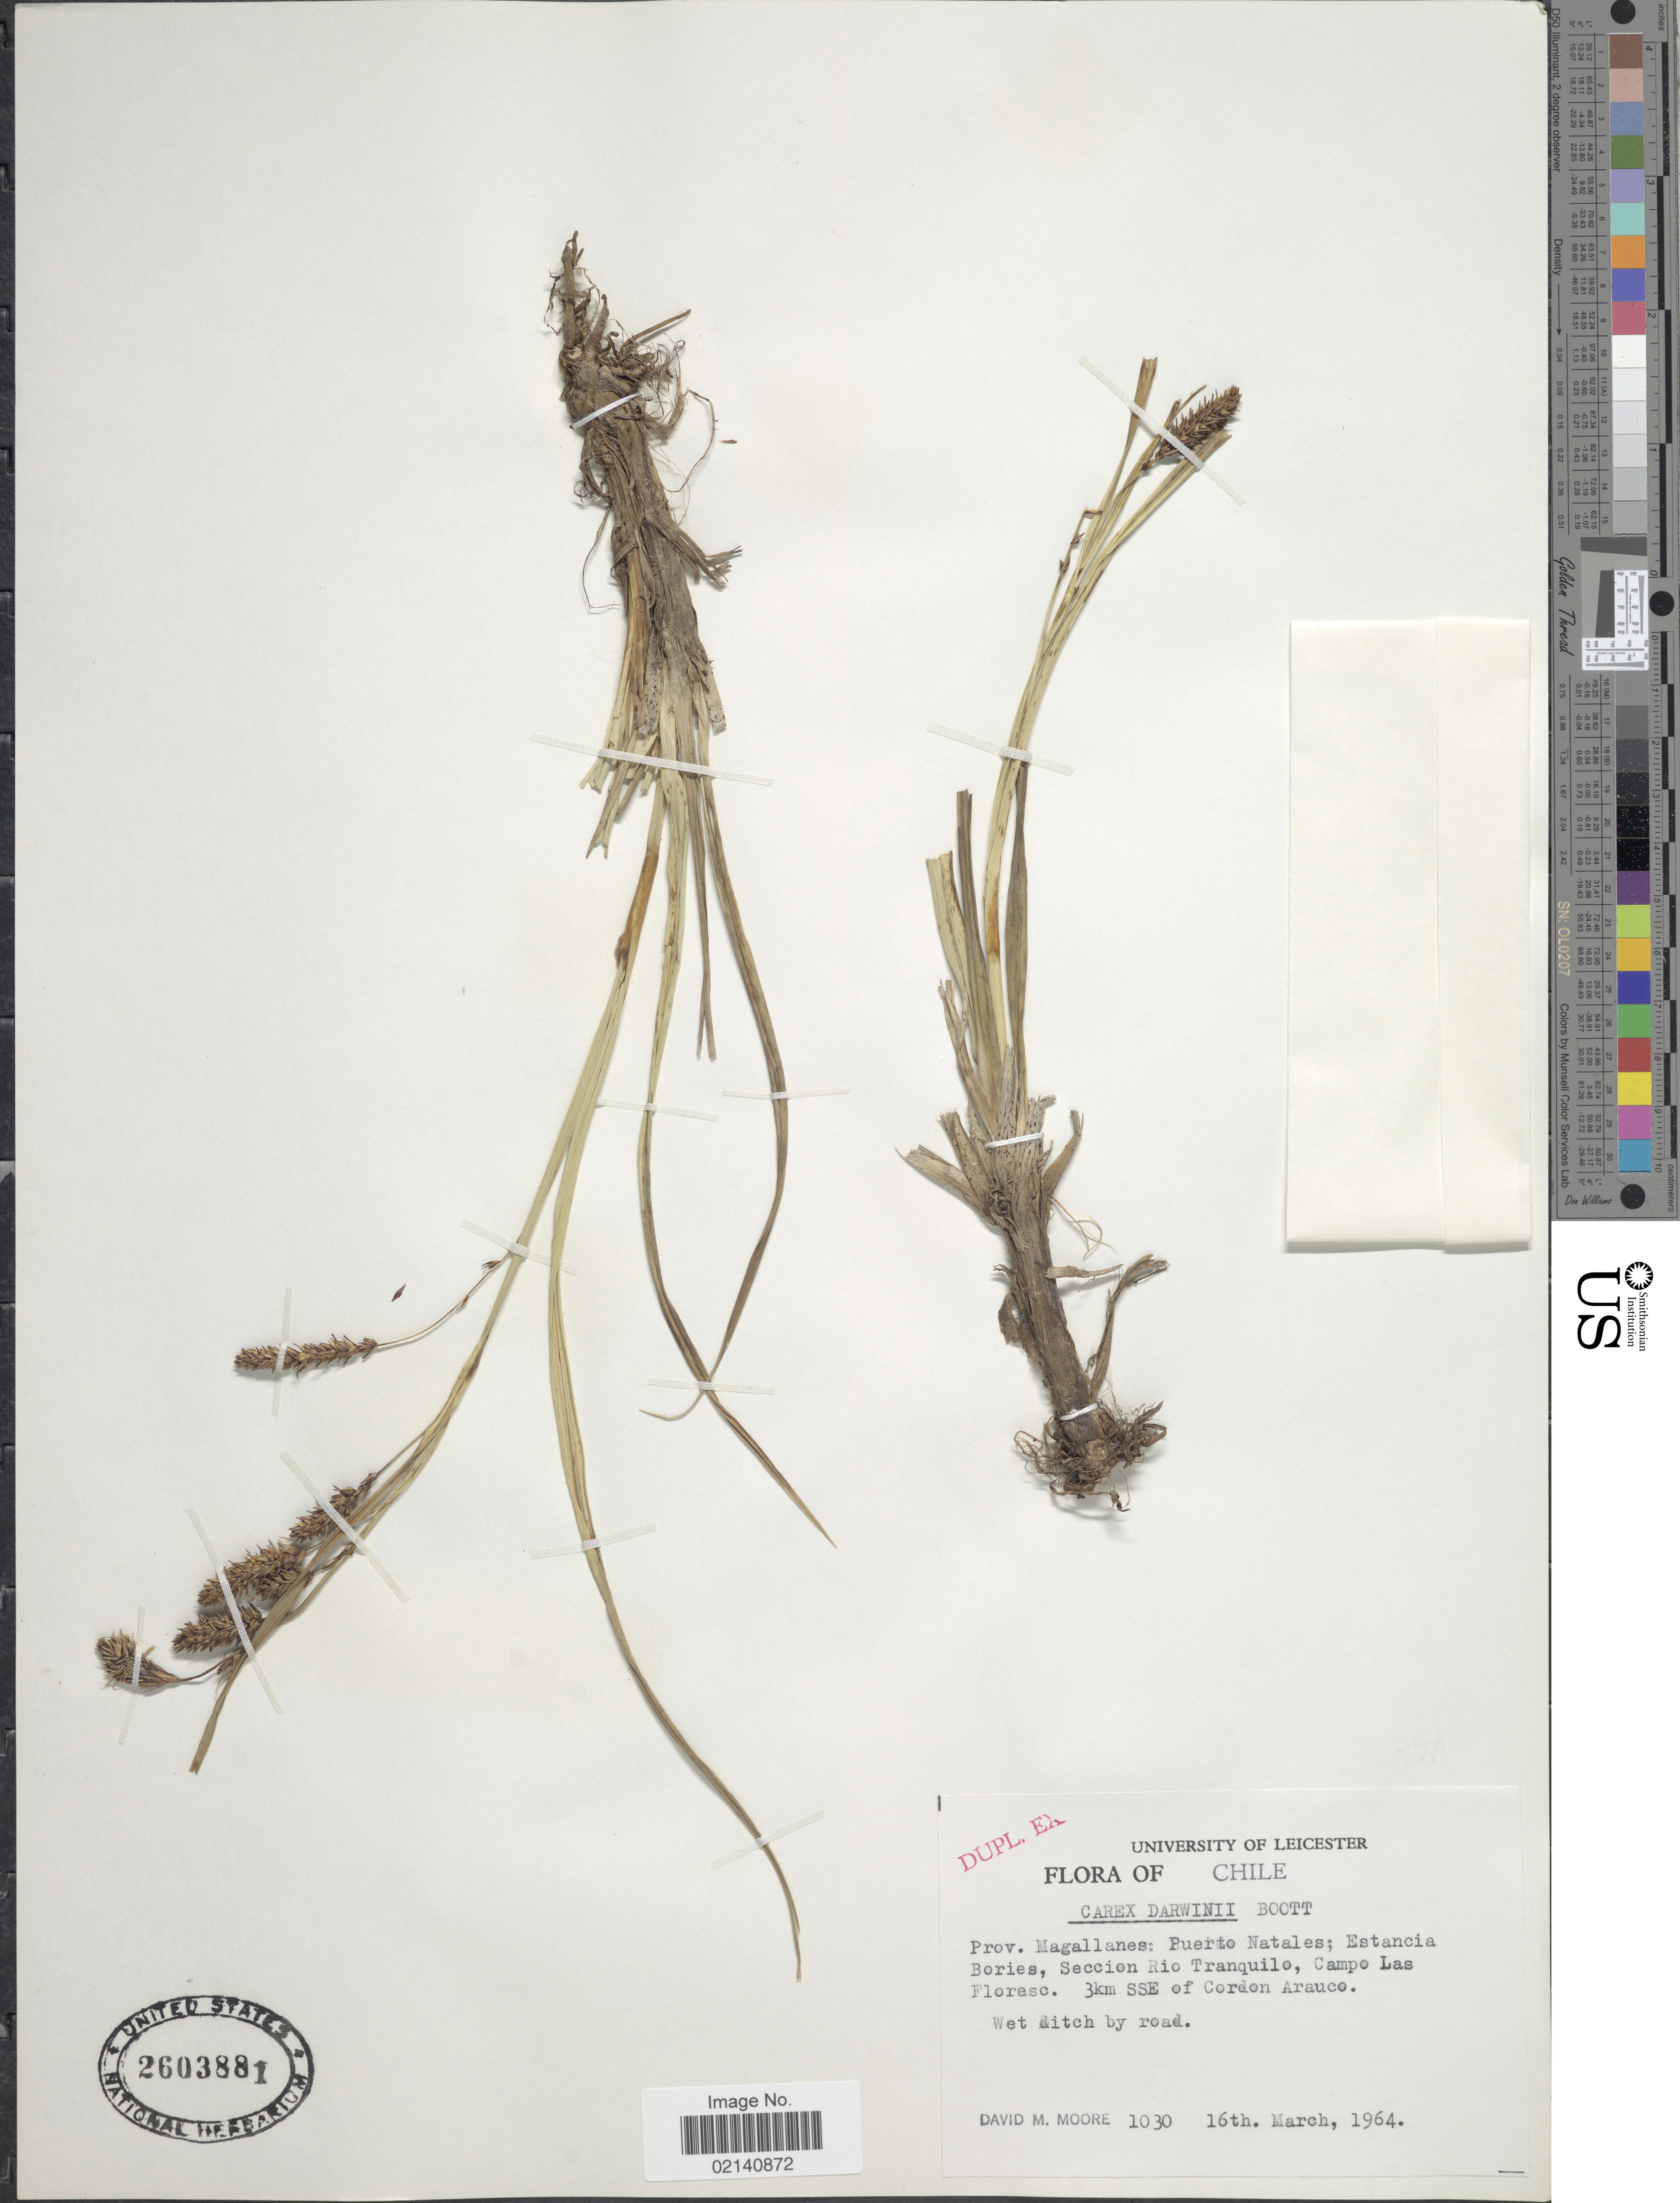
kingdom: Plantae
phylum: Tracheophyta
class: Liliopsida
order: Poales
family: Cyperaceae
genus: Carex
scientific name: Carex darwinii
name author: Boott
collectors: D. Moore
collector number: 1030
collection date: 1964-03-16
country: Chile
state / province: Magallanes y de la Antártica Chilena (XII)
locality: Prov. Magallanes: Puerto Natales; Estancia Bories, Seccion Rio Tranquilo, Campo Las Floresc. 3km SSE of Cordon Arauco, wet ditch by road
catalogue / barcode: US 2603881